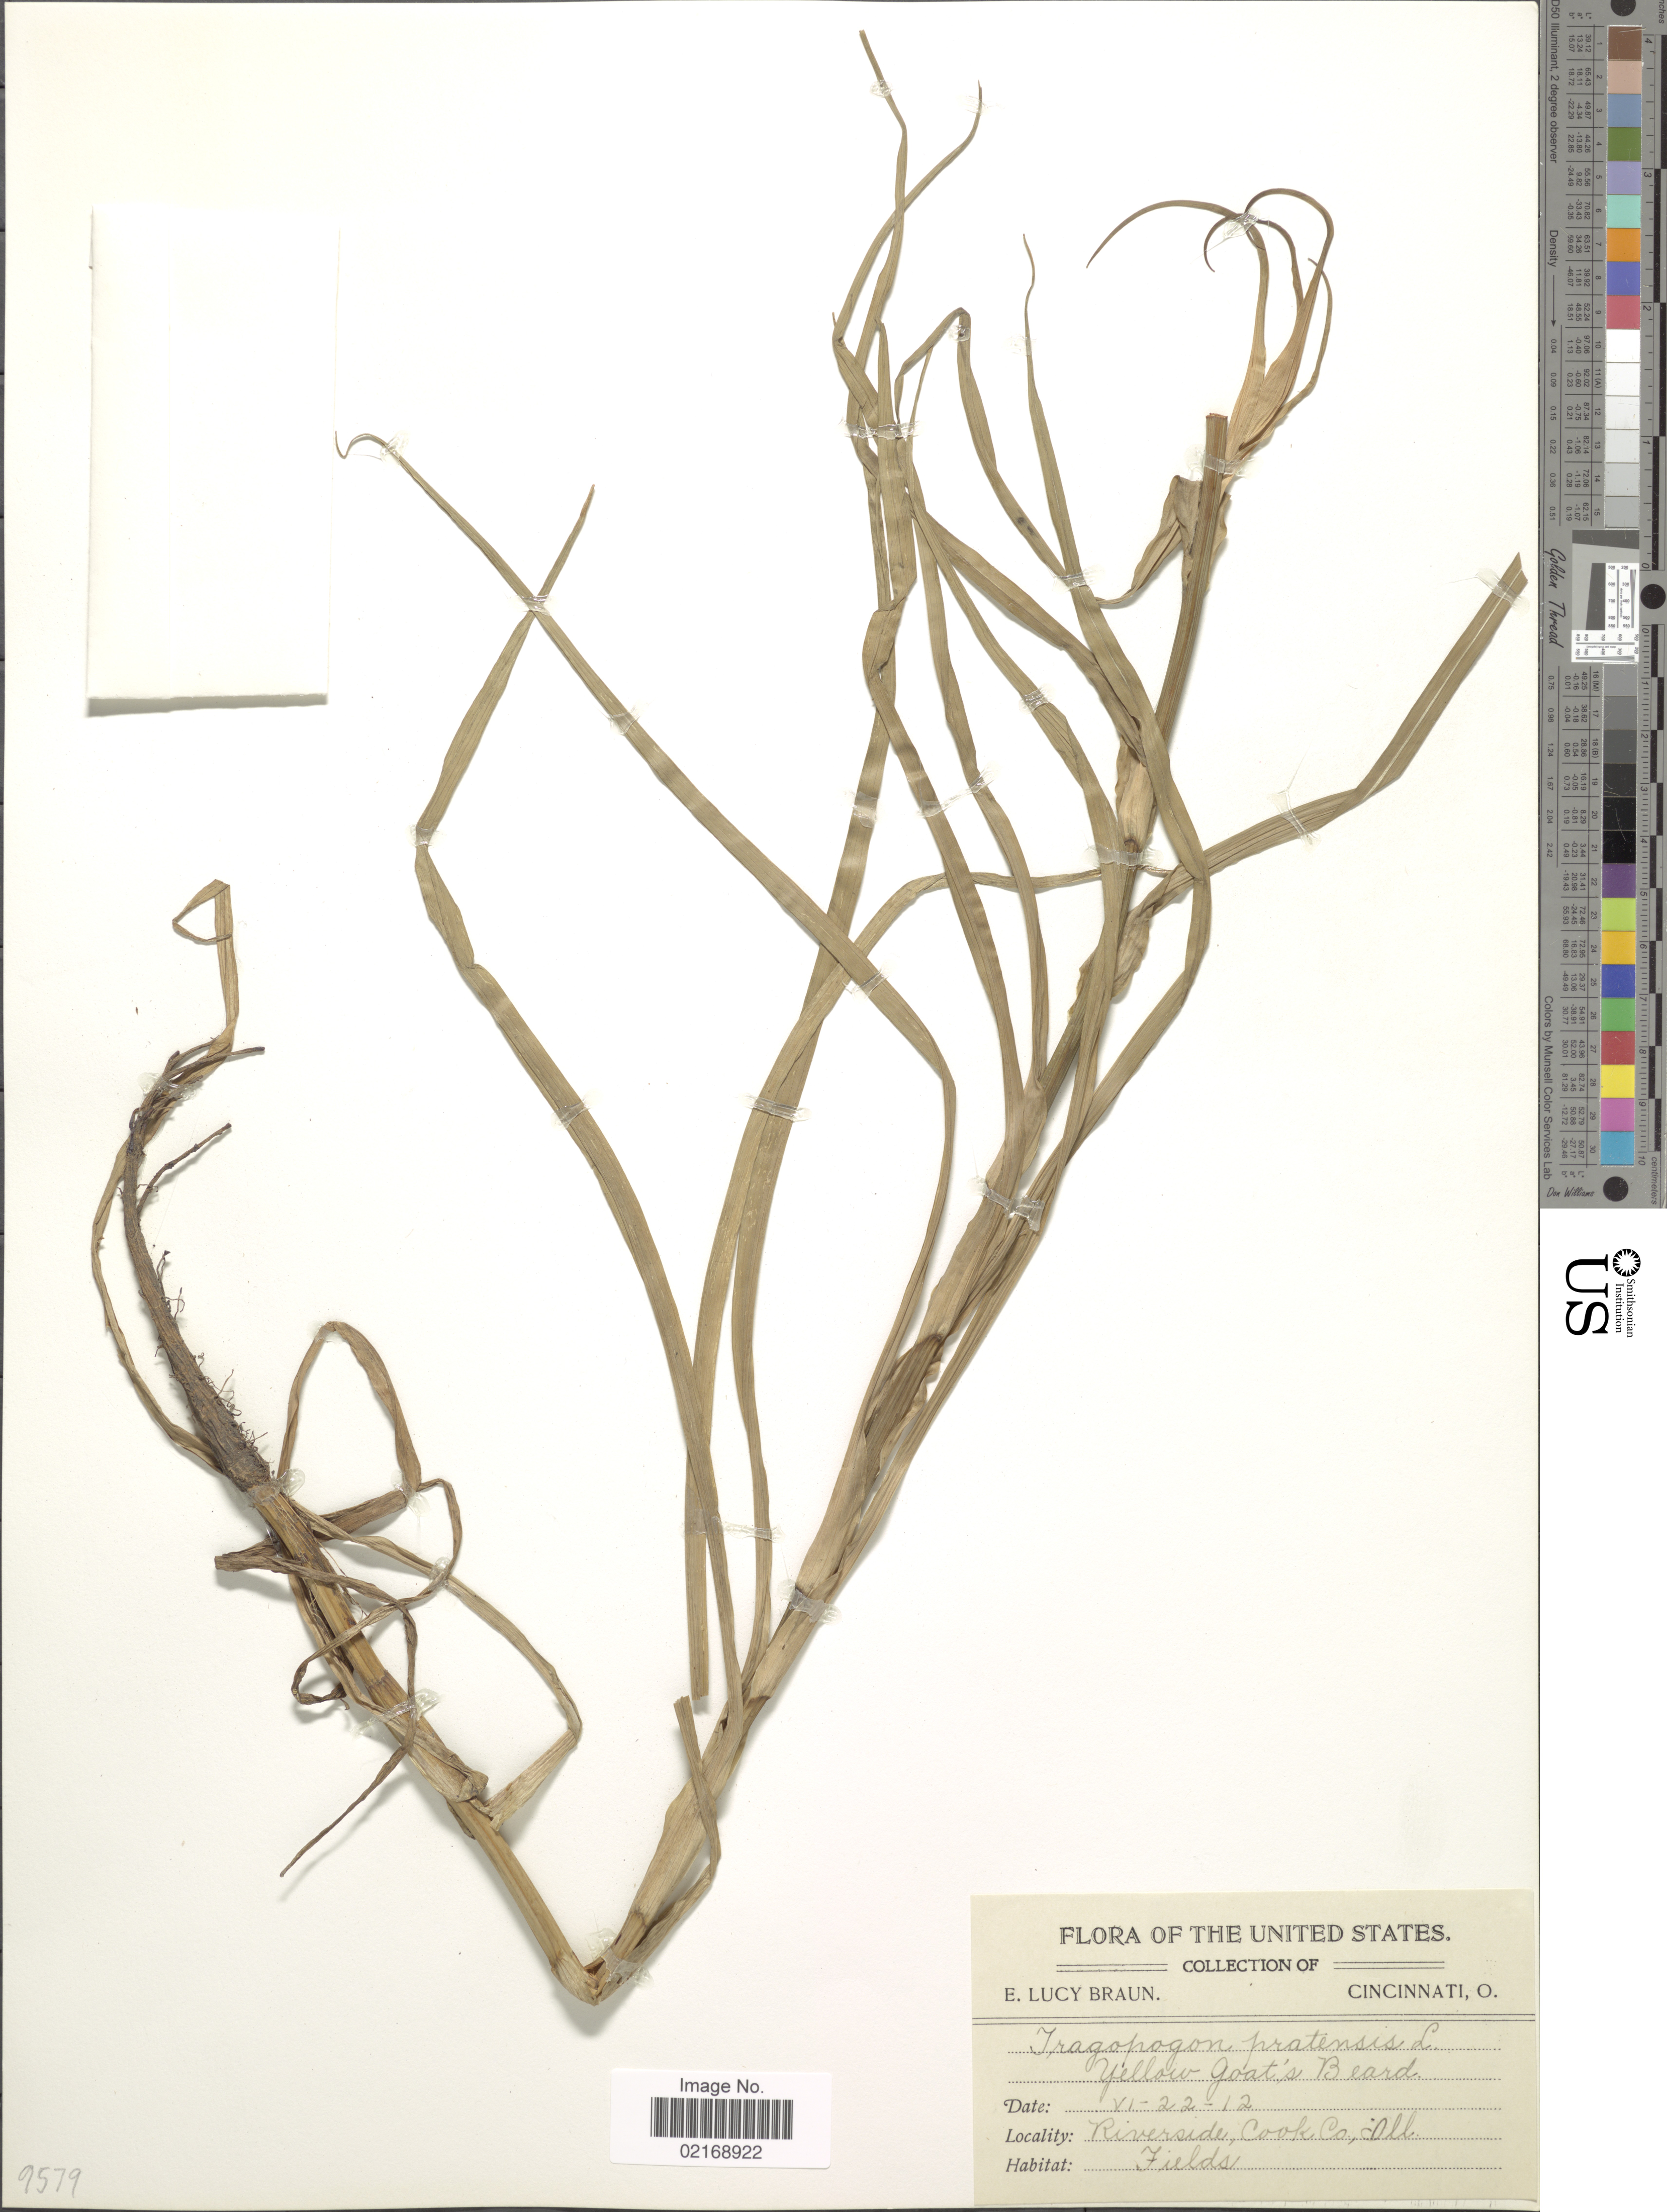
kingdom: Plantae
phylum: Tracheophyta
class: Magnoliopsida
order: Asterales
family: Asteraceae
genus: Tragopogon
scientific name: Tragopogon pratensis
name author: L.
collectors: E. L. Braun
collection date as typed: Transcribed d/m/y: 22/6/12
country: United States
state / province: Illinois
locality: Riverside, Cook Co.